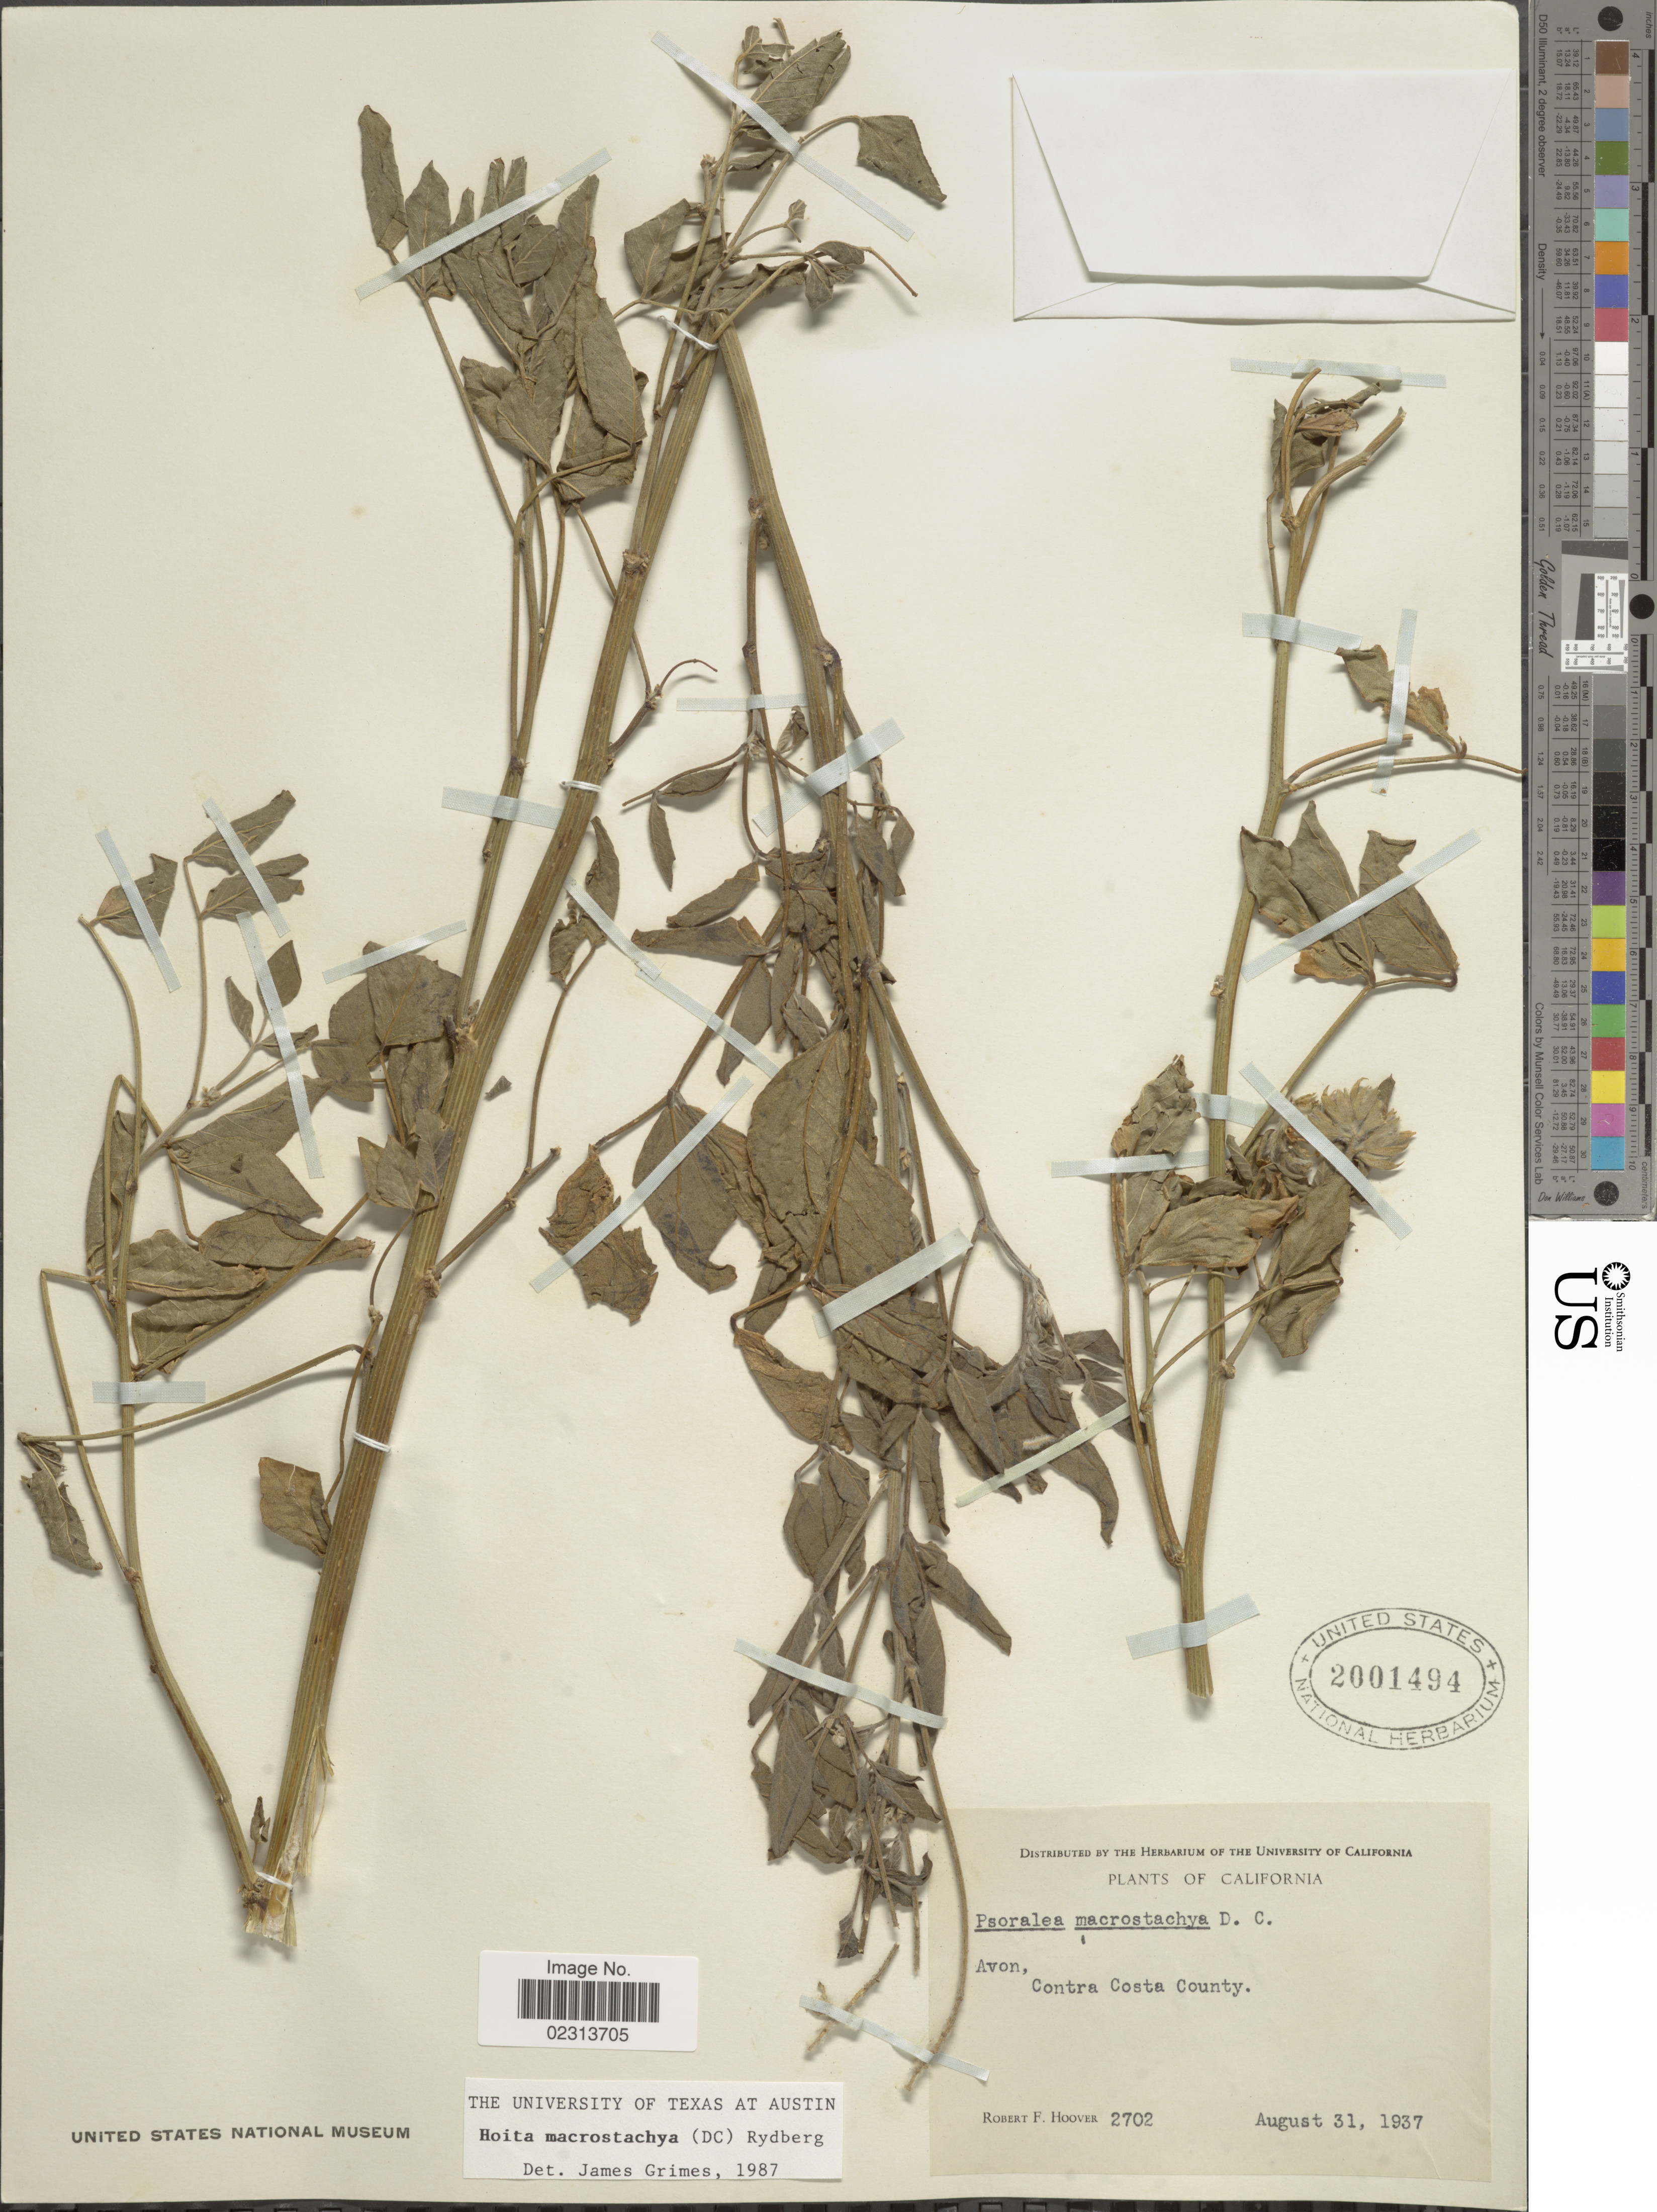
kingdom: Plantae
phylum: Tracheophyta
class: Magnoliopsida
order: Fabales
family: Fabaceae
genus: Hoita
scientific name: Hoita macrostachya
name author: (DC.) Rydb.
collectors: R. F. Hoover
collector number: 2702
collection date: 1937-08-31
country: United States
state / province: California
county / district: Contra Costa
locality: Avon, Contra Costa County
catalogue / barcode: US 2001494